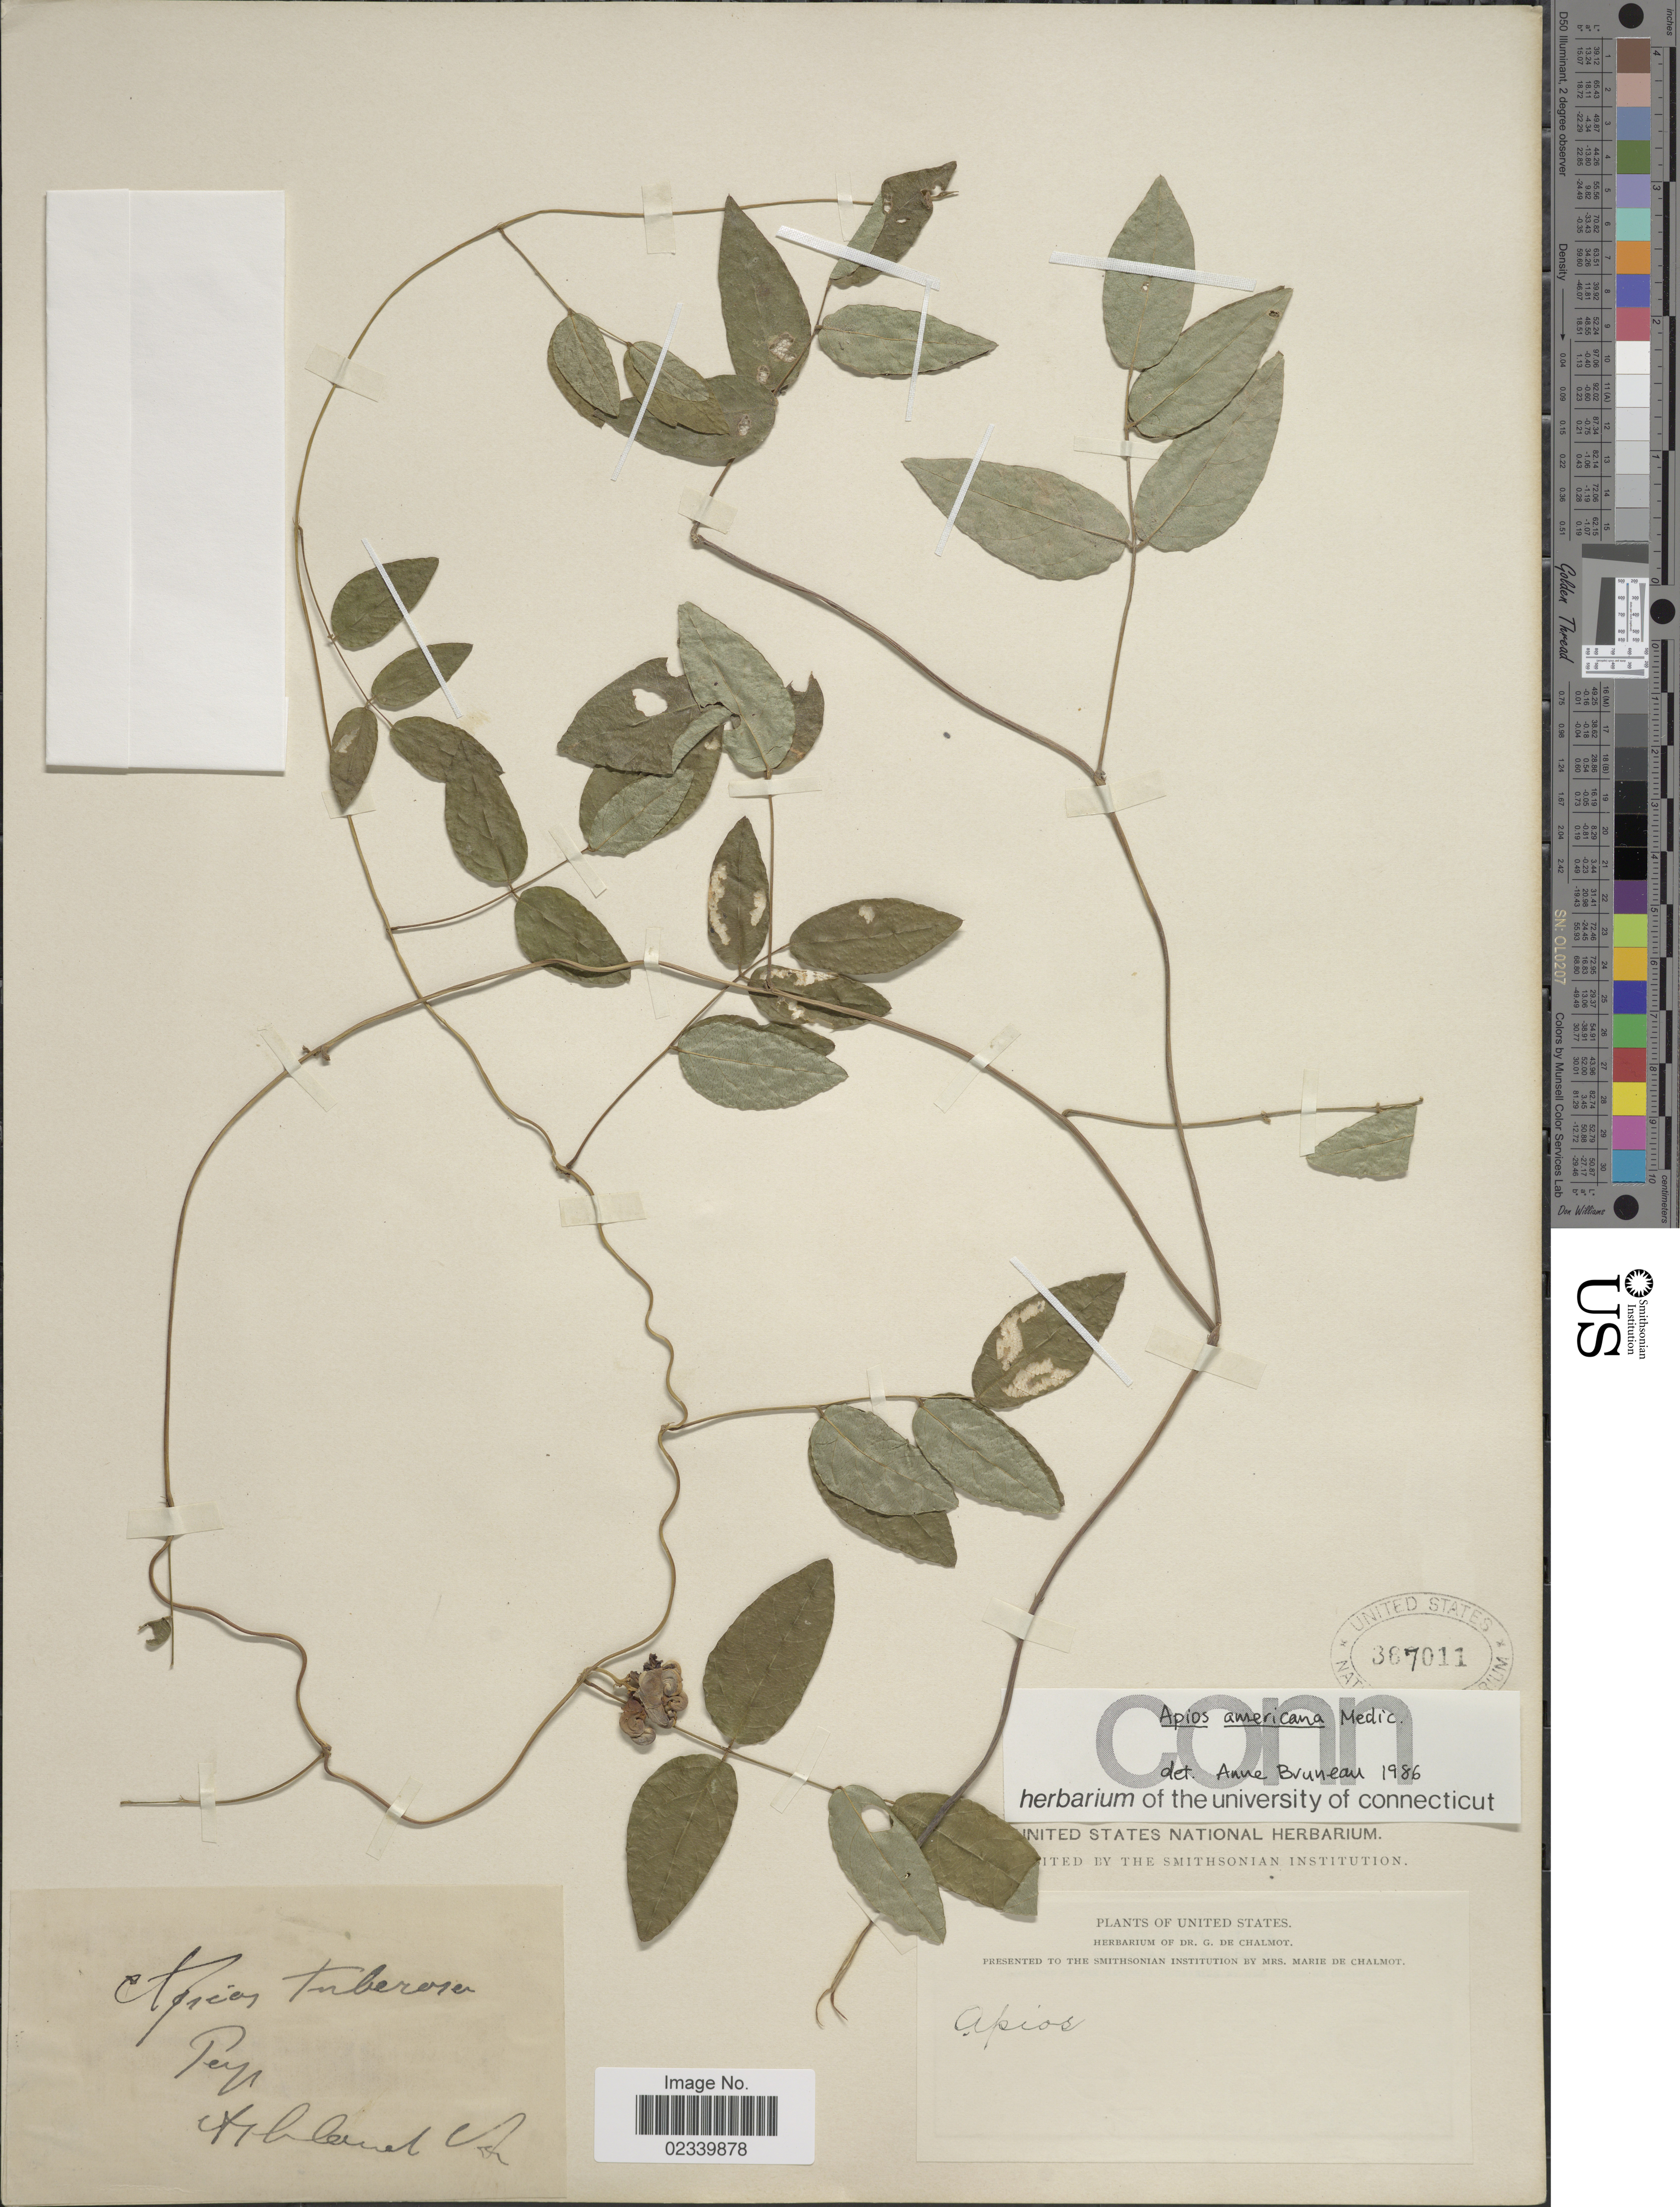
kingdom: Plantae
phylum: Tracheophyta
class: Magnoliopsida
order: Fabales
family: Fabaceae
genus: Apios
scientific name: Apios americana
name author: Medik.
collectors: G. de Chalmot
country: United States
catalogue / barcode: US 387011